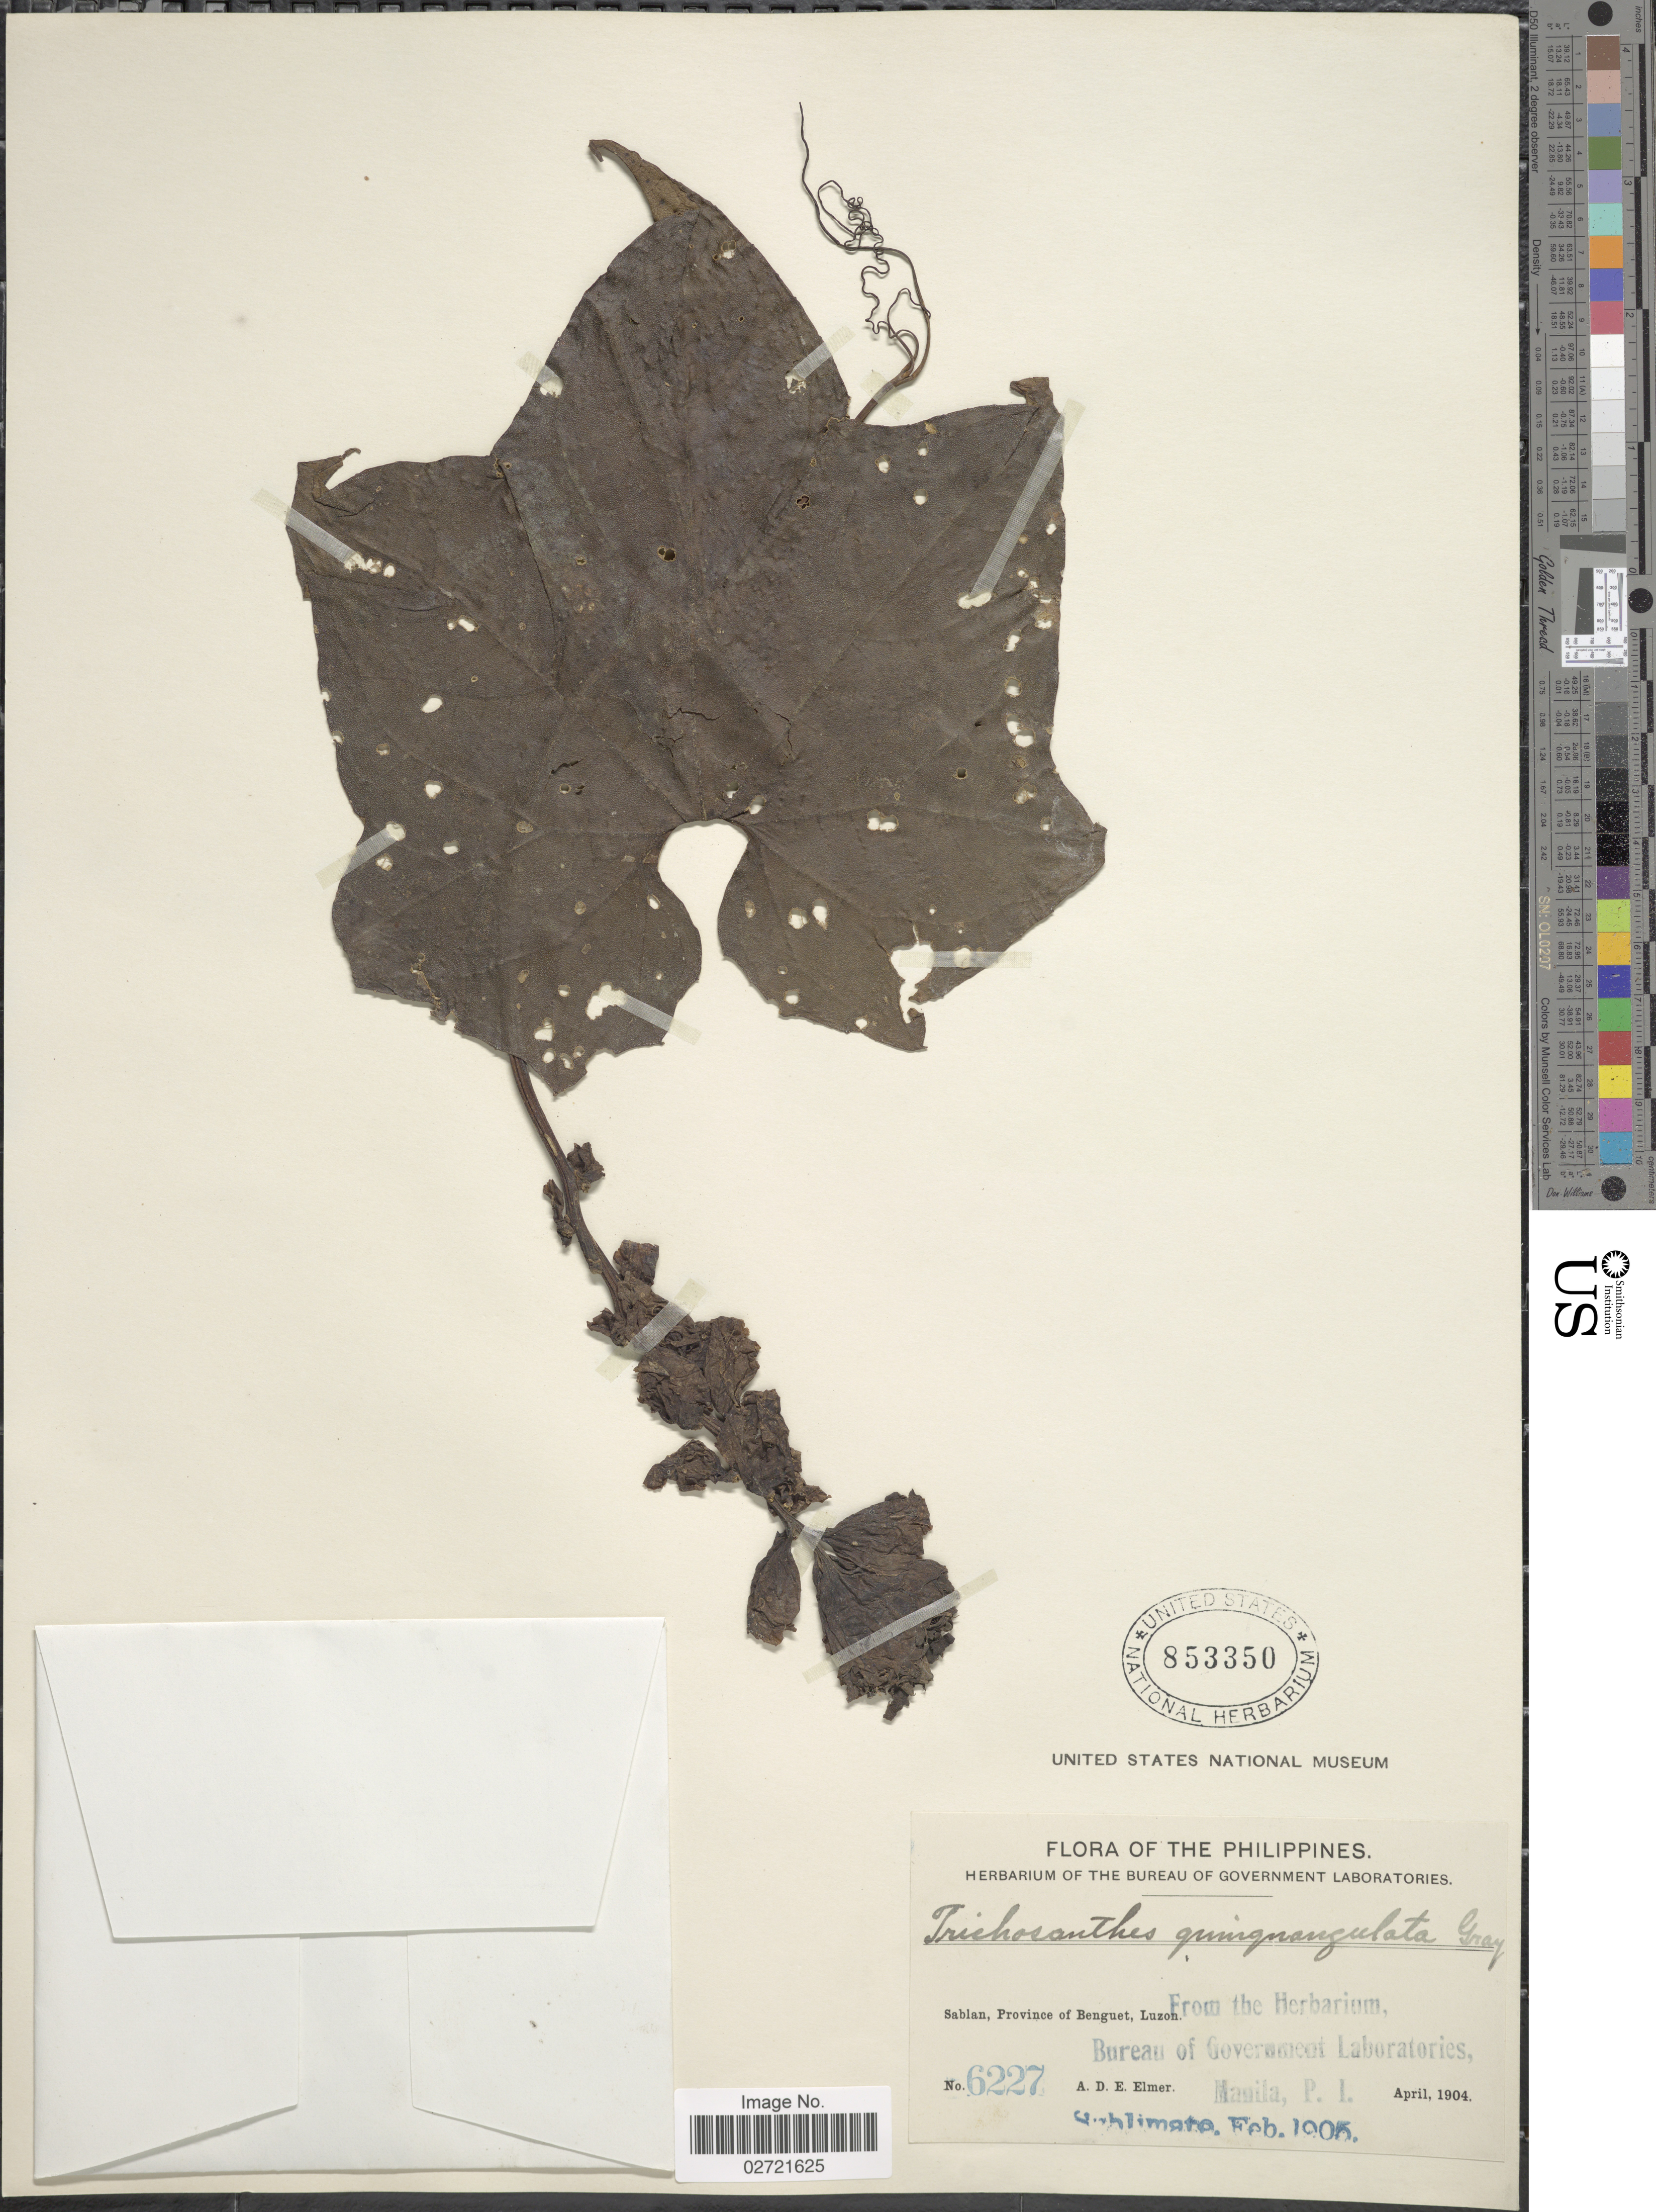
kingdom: Plantae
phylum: Tracheophyta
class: Magnoliopsida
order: Cucurbitales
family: Cucurbitaceae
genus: Trichosanthes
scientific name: Trichosanthes quinquangulata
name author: A. Gray in Wilkes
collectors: A. D. E. Elmer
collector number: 6227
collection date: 1904-04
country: Philippines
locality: Sablan, Province of Benguet, Luzon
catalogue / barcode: US 853350